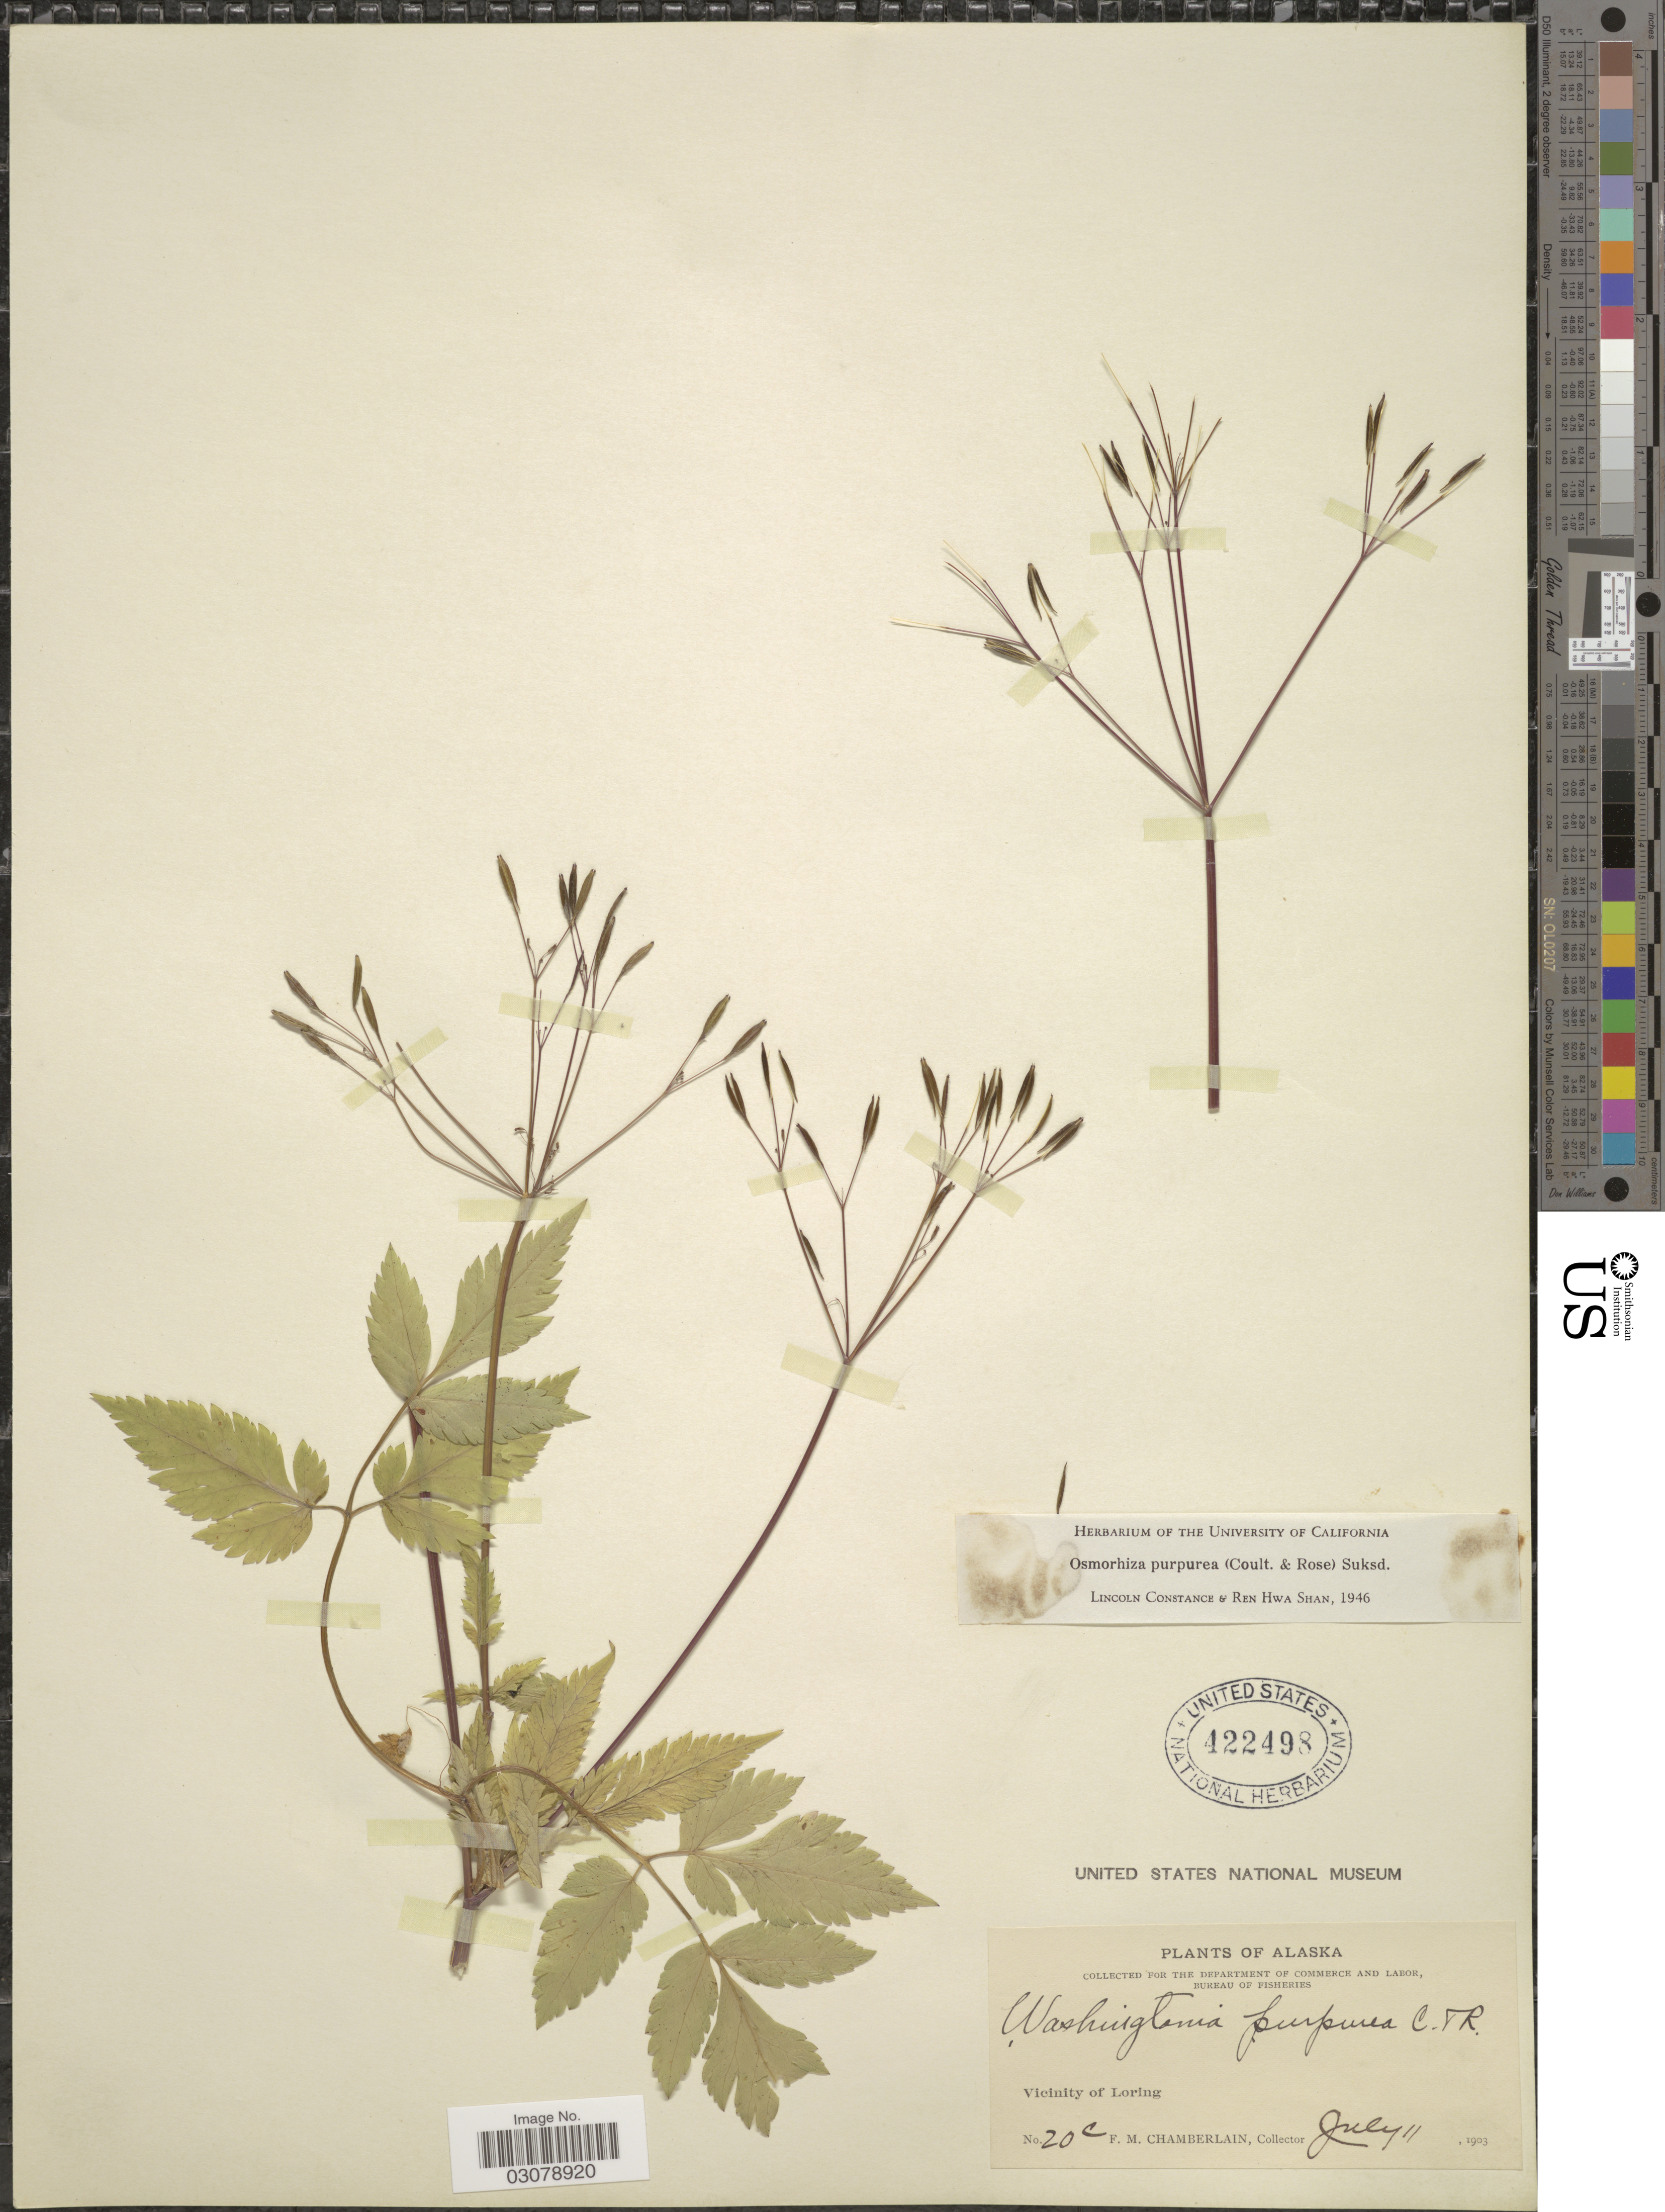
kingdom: Plantae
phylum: Tracheophyta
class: Magnoliopsida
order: Apiales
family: Apiaceae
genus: Osmorhiza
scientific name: Osmorhiza purpurea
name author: (J.M. Coult. & Rose) Suksd.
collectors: F. Chamberlain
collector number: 20C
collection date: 1903-07-11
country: United States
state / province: Alaska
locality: Vicinity of Loring.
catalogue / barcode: US 422498